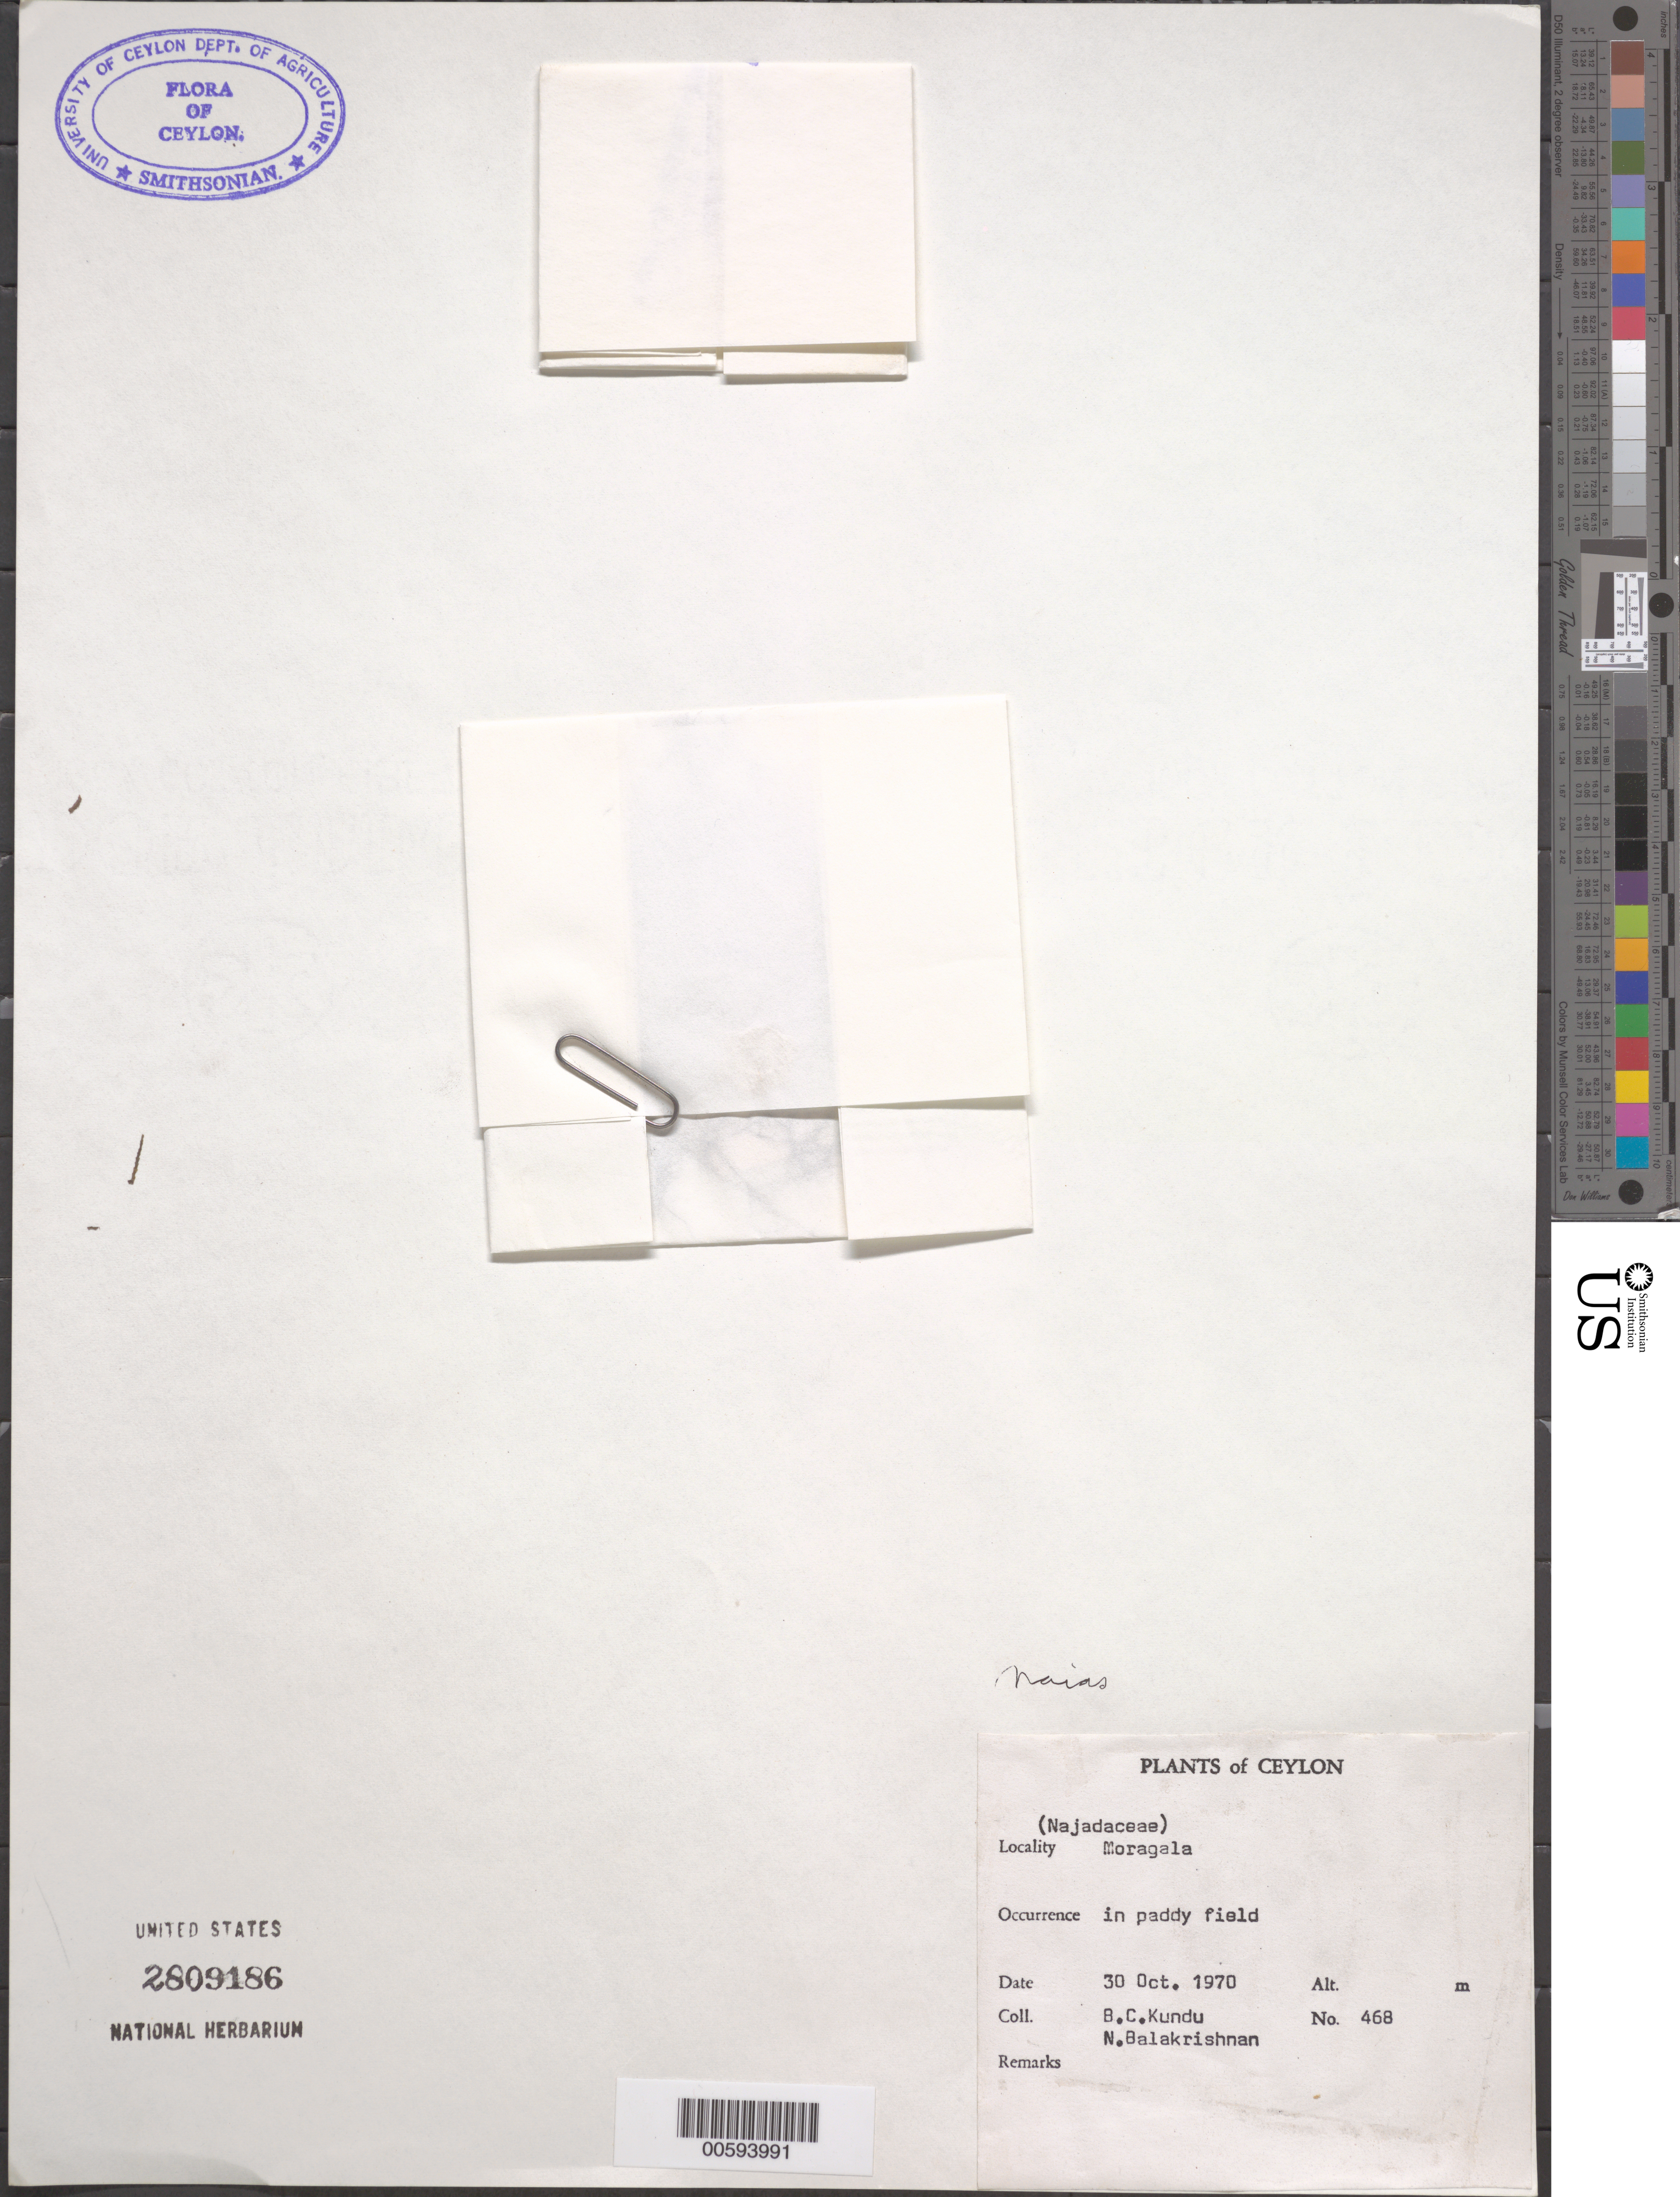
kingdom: Plantae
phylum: Tracheophyta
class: Liliopsida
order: Alismatales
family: Hydrocharitaceae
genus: Najas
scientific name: Najas sp.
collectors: B. C. Kundu & N. Balakrishnan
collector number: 468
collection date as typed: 30 Oct 1970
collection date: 1970-10-30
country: Sri Lanka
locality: Moragala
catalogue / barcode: US 2809186